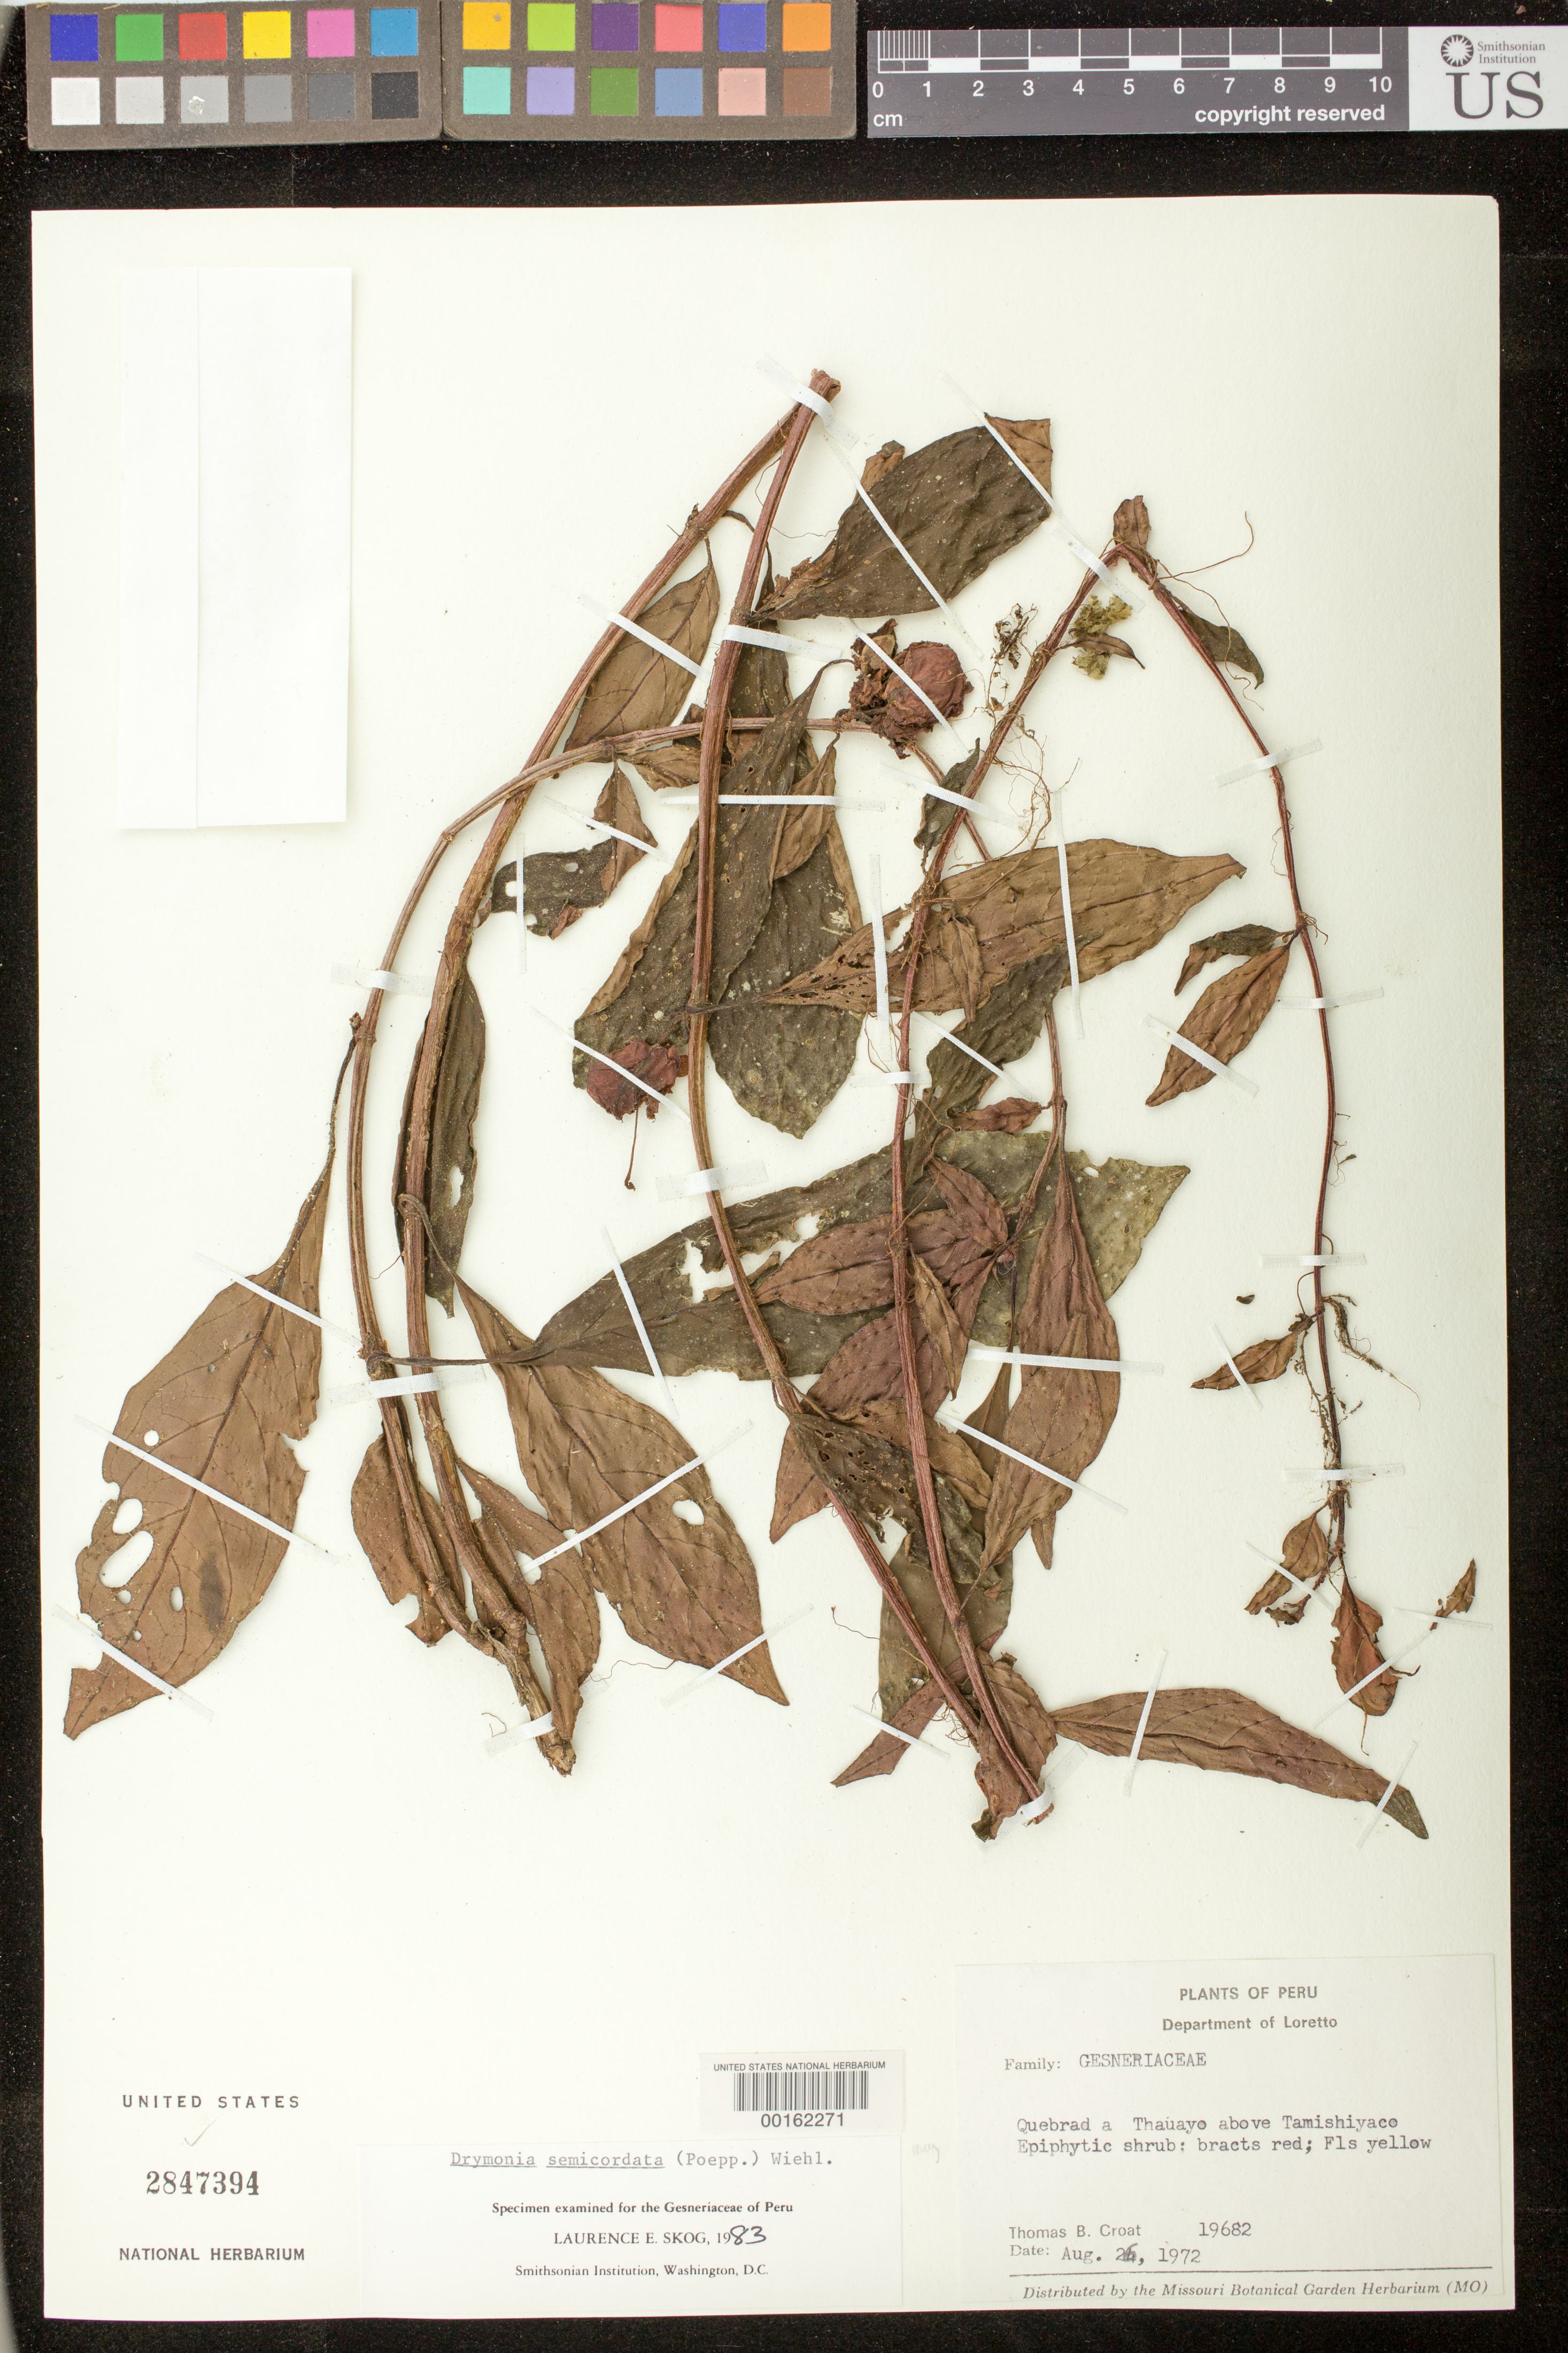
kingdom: Plantae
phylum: Tracheophyta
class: Magnoliopsida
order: Lamiales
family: Gesneriaceae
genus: Drymonia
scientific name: Drymonia semicordata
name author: (Poepp.) Wiehler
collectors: T. B. Croat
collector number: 19682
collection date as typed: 26 Aug 1972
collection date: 1972-08-26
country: Peru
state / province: Loreto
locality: Quebrada Tahuayo above Tamishiyaco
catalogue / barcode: US 2847394